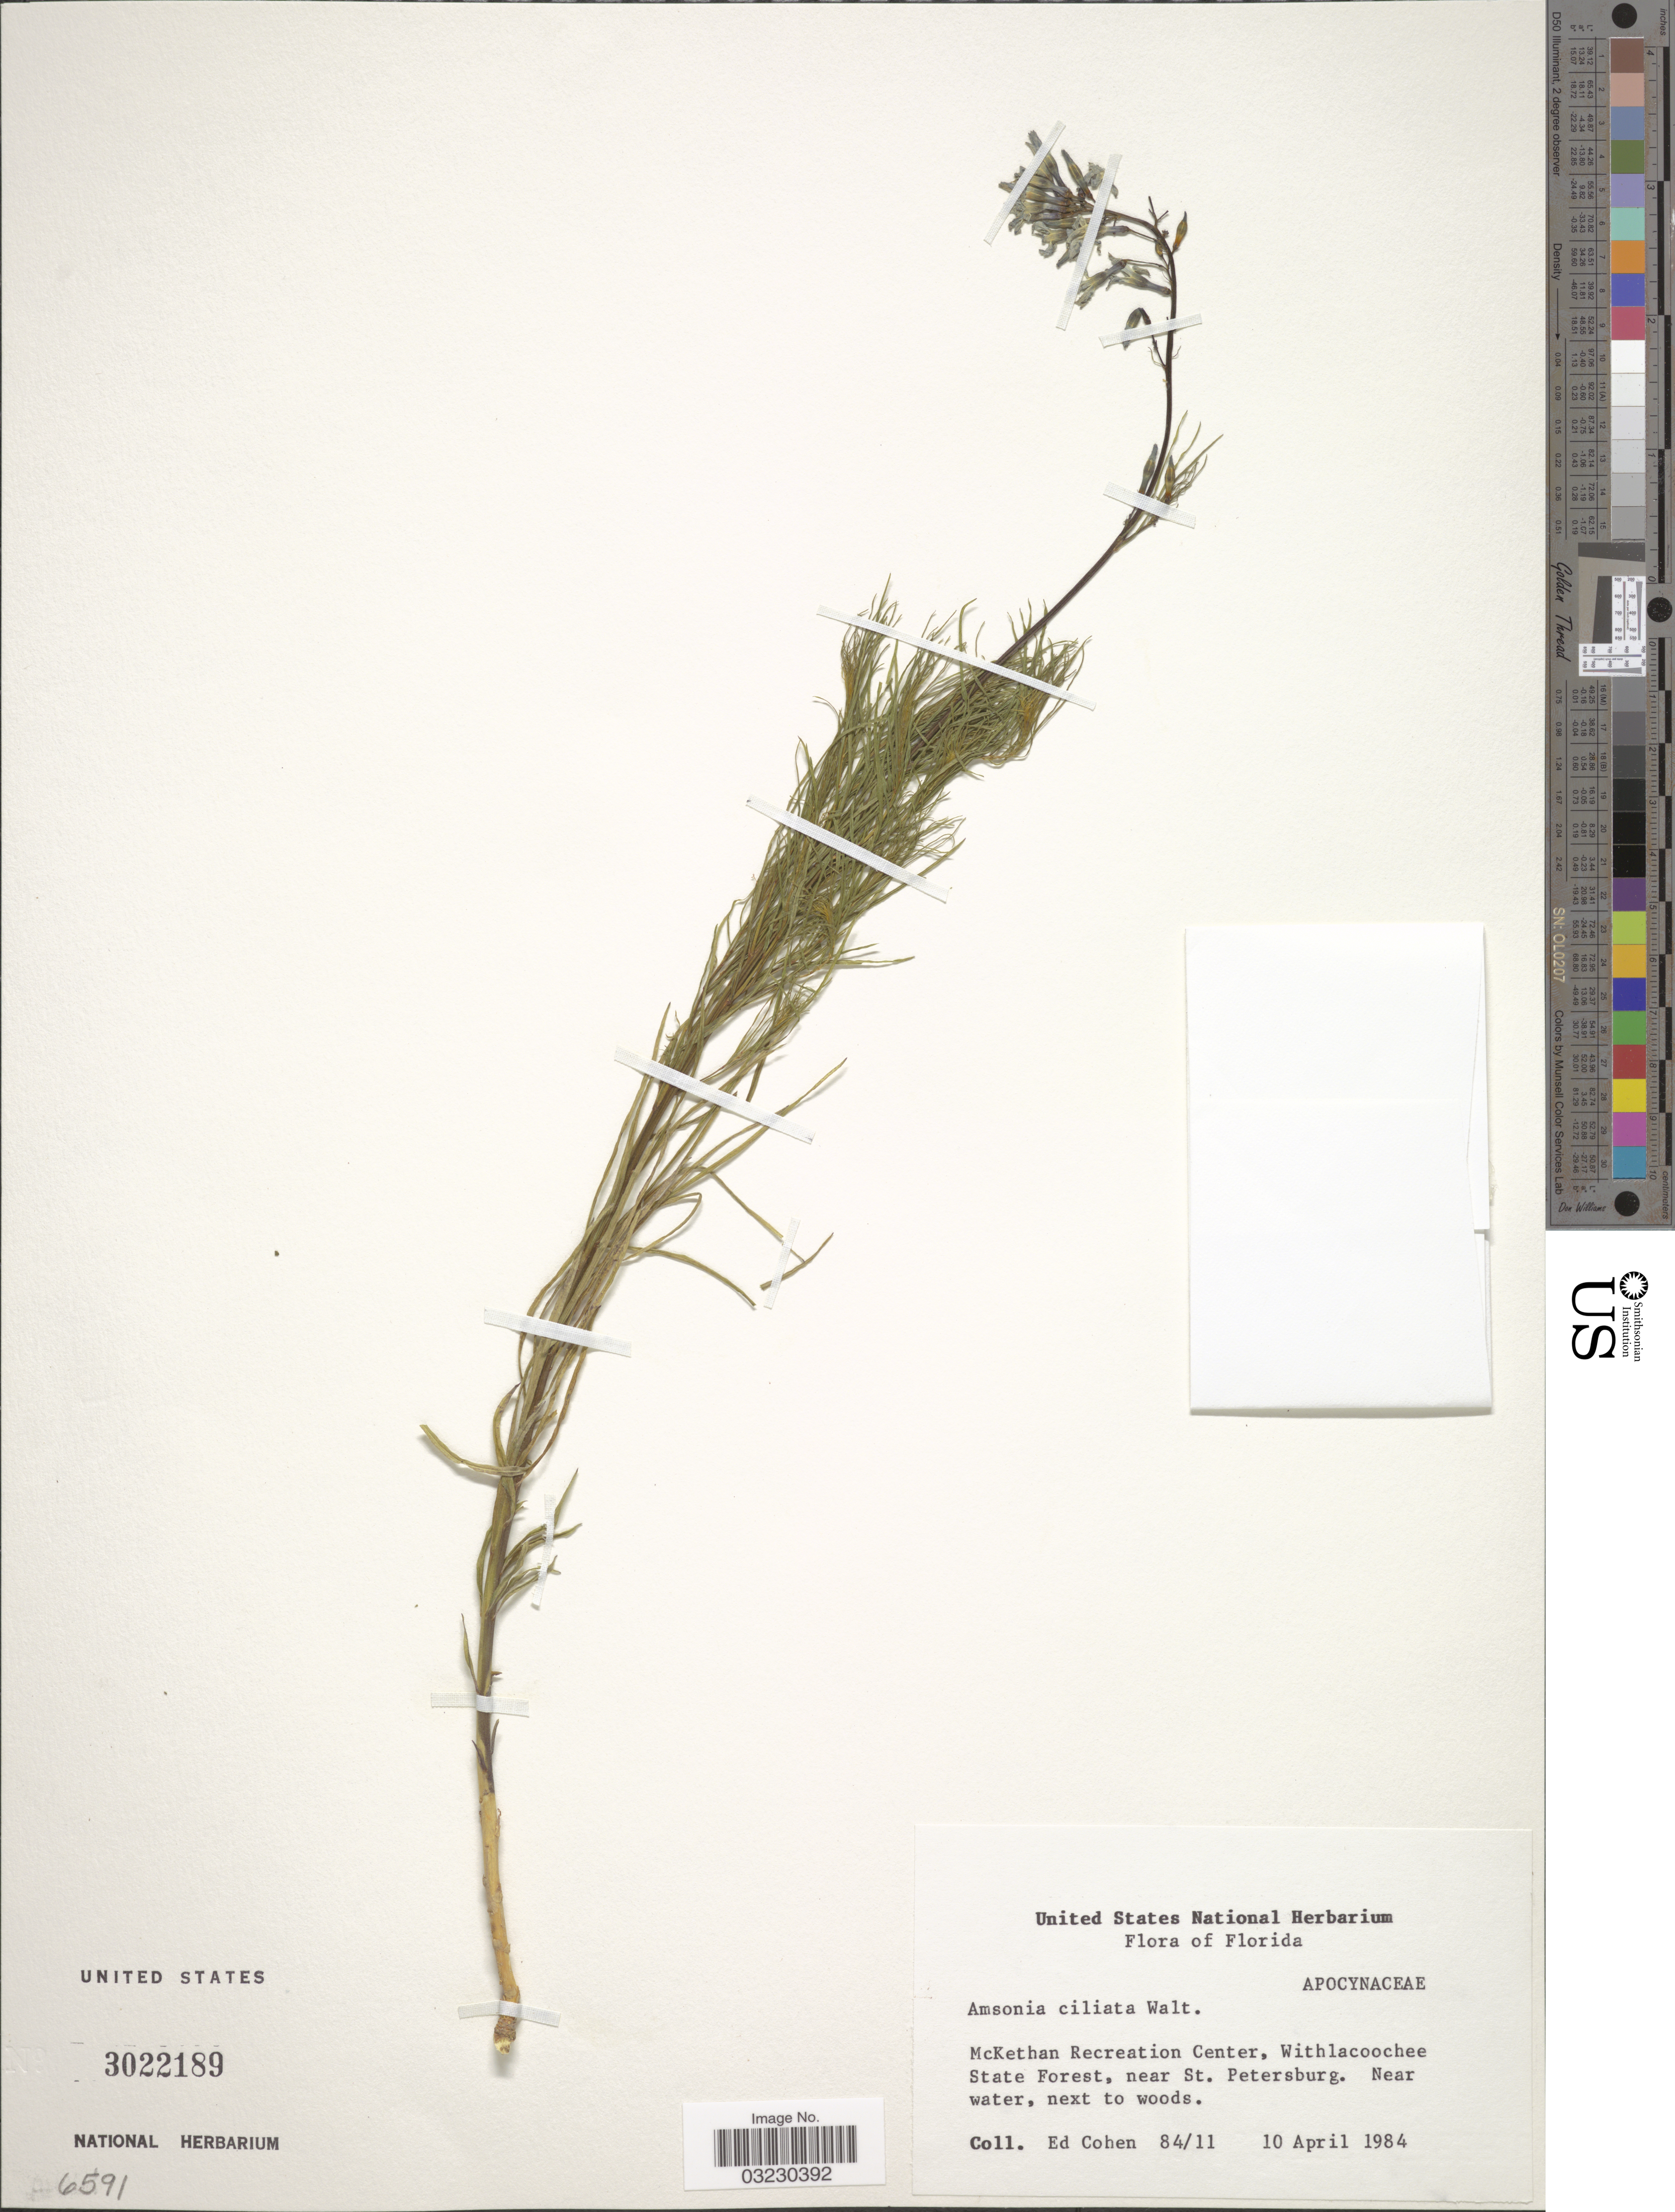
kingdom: Plantae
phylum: Tracheophyta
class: Magnoliopsida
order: Gentianales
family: Apocynaceae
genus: Amsonia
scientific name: Amsonia ciliata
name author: Walter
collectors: E. Cohen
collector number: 84/11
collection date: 1984-04-10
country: United States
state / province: Florida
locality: McKethan Recreation Center, Withlacoochee State Forest, near St. Petersburg. Near water, next to woods.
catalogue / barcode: US 3022189